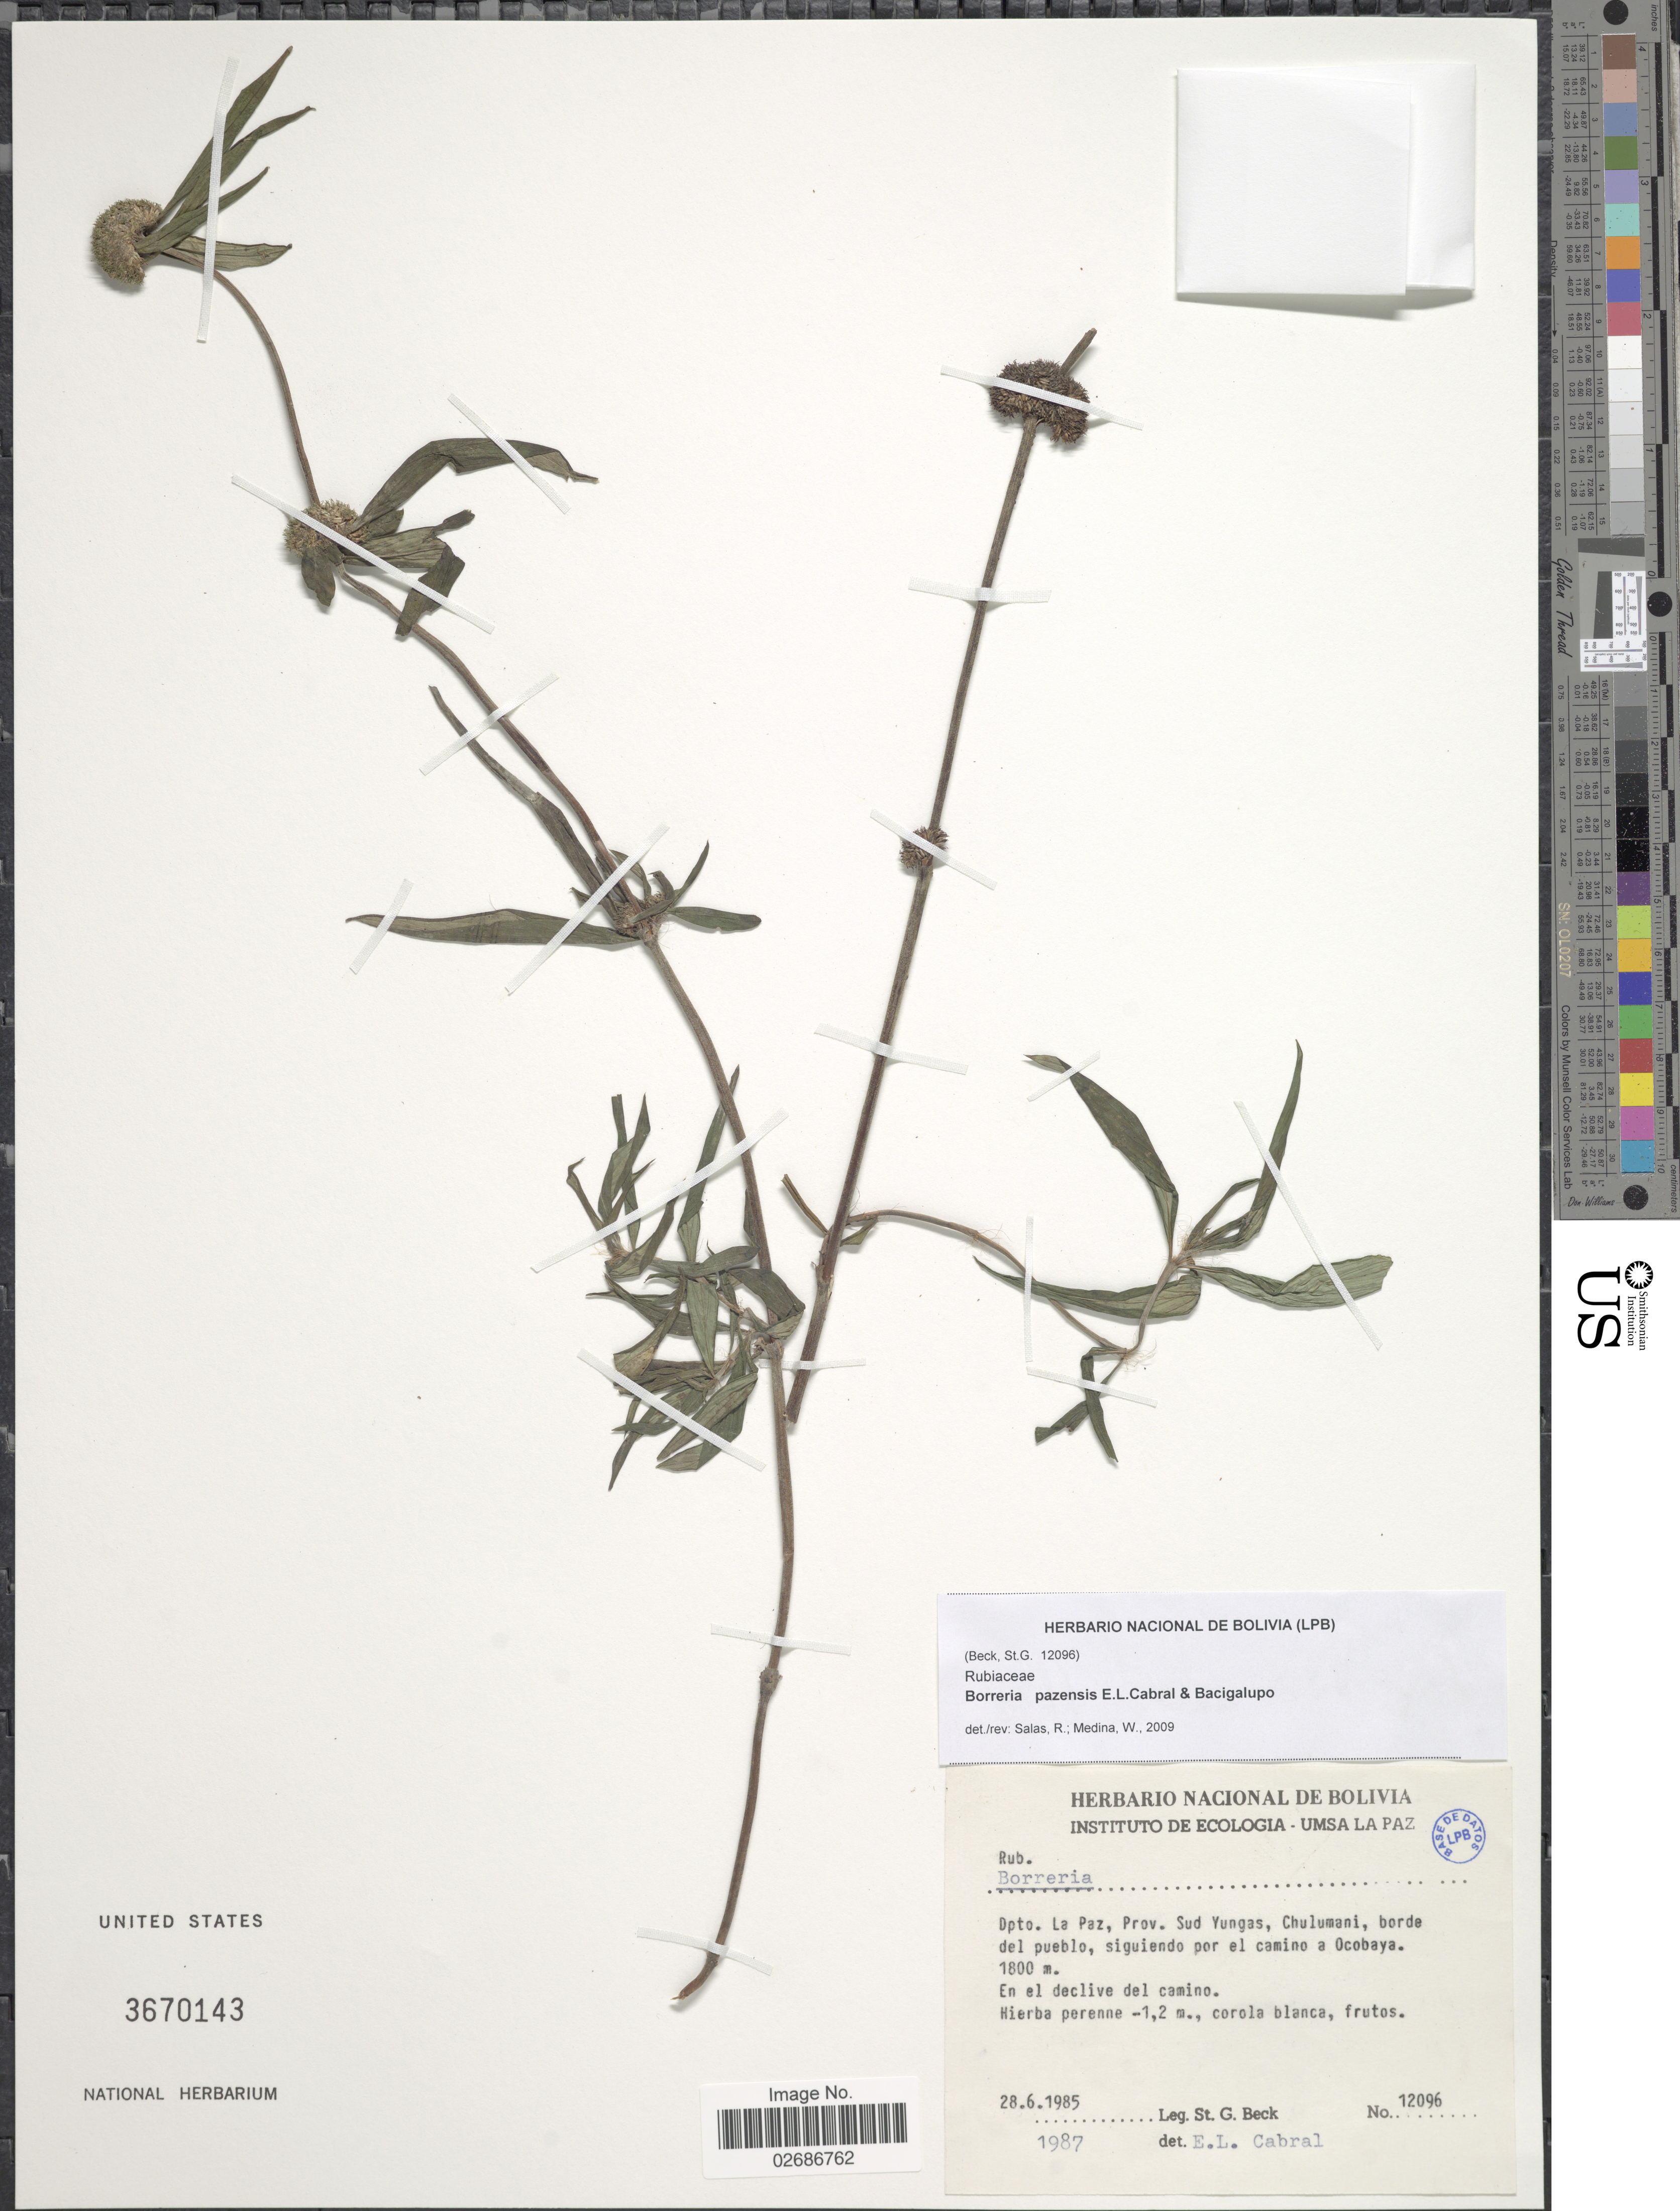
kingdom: Plantae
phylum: Tracheophyta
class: Magnoliopsida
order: Gentianales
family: Rubiaceae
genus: Borreria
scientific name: Borreria pazensis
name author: E.L. Cabral & Bacigalupo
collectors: S. G. Beck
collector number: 12096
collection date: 1985-06-28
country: Bolivia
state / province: La Paz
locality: Prov. Sud Yungas, Chulumani, borde del pueblo, siguiendo por el camino a Ocobaya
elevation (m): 1800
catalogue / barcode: US 3670143